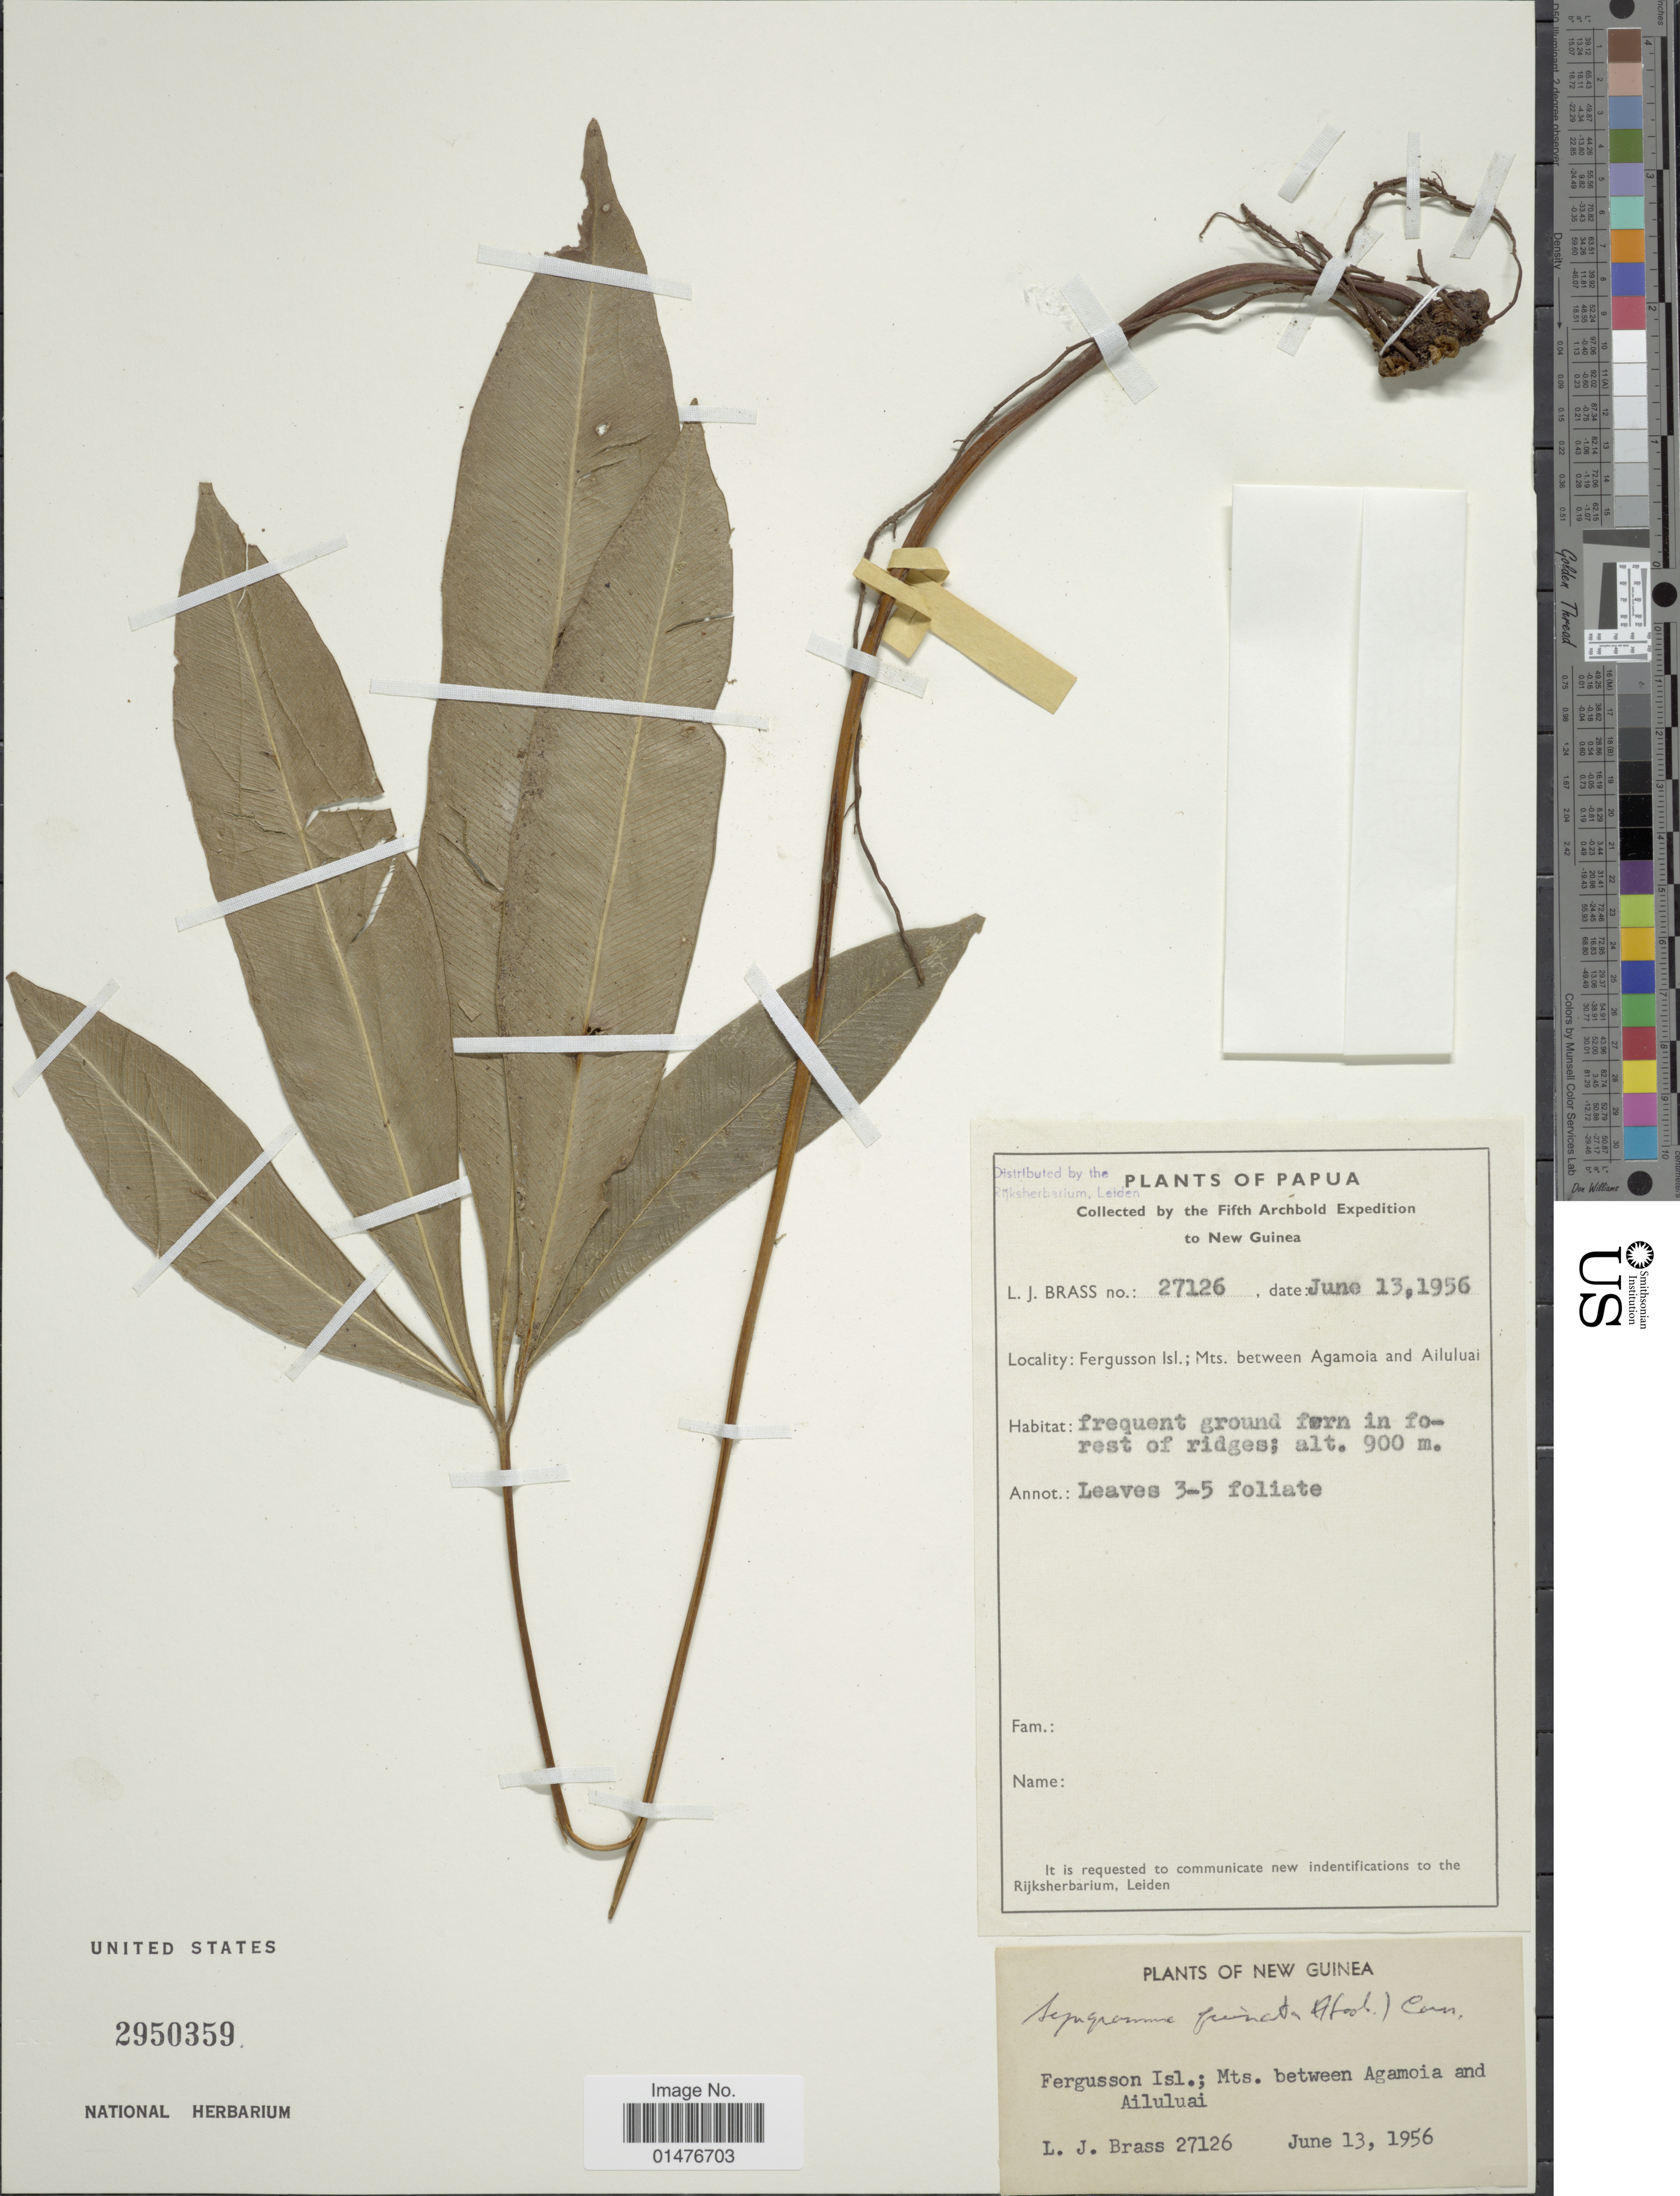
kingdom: Plantae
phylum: Tracheophyta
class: Polypodiopsida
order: Polypodiales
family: Pteridaceae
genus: Syngramma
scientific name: Syngramma quinata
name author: (Hook.) Carruth.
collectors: L. J. Brass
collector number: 27126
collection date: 1956-06-13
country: Papua New Guinea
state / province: Milne Bay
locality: Papua, Fergusson Isl.; Mts. between Agamoia and Ailuluai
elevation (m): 900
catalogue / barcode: US 2950359